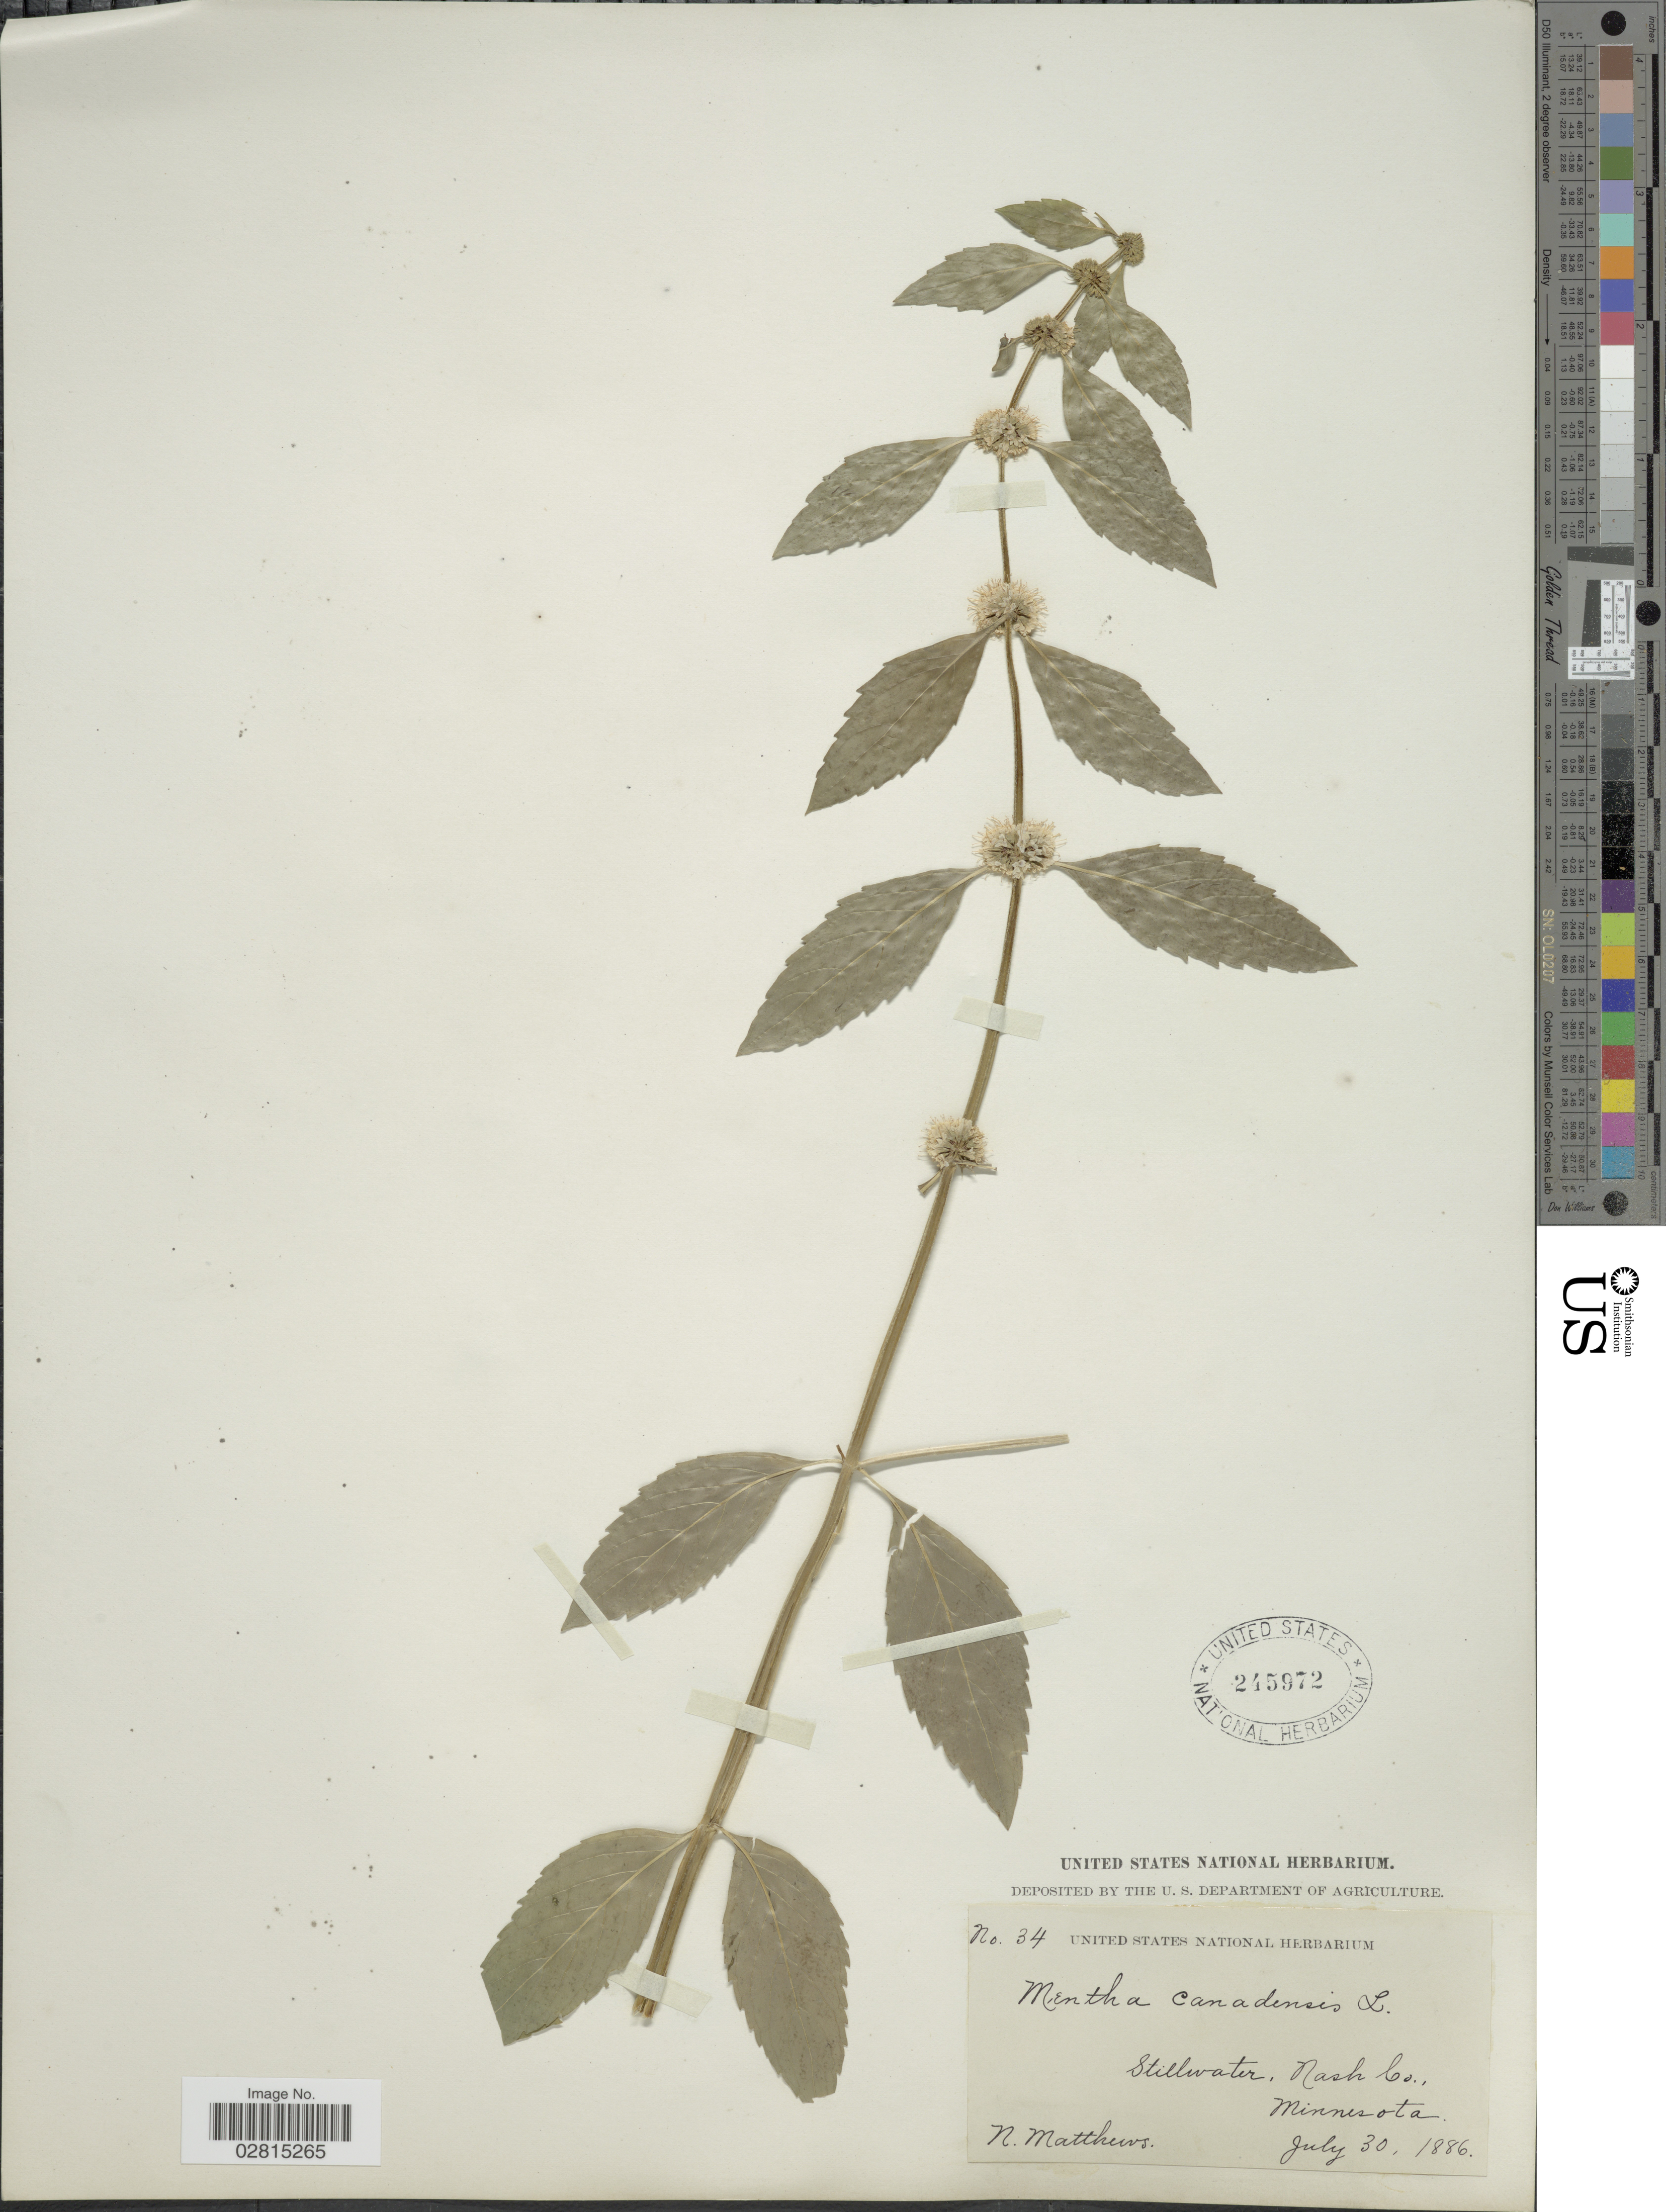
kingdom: Plantae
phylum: Tracheophyta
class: Magnoliopsida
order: Lamiales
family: Lamiaceae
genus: Mentha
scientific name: Mentha canadensis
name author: L.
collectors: N. Matthews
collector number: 34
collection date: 1886-07-30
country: United States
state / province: Minnesota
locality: Stillwater, Nash Co.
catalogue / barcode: US 245972